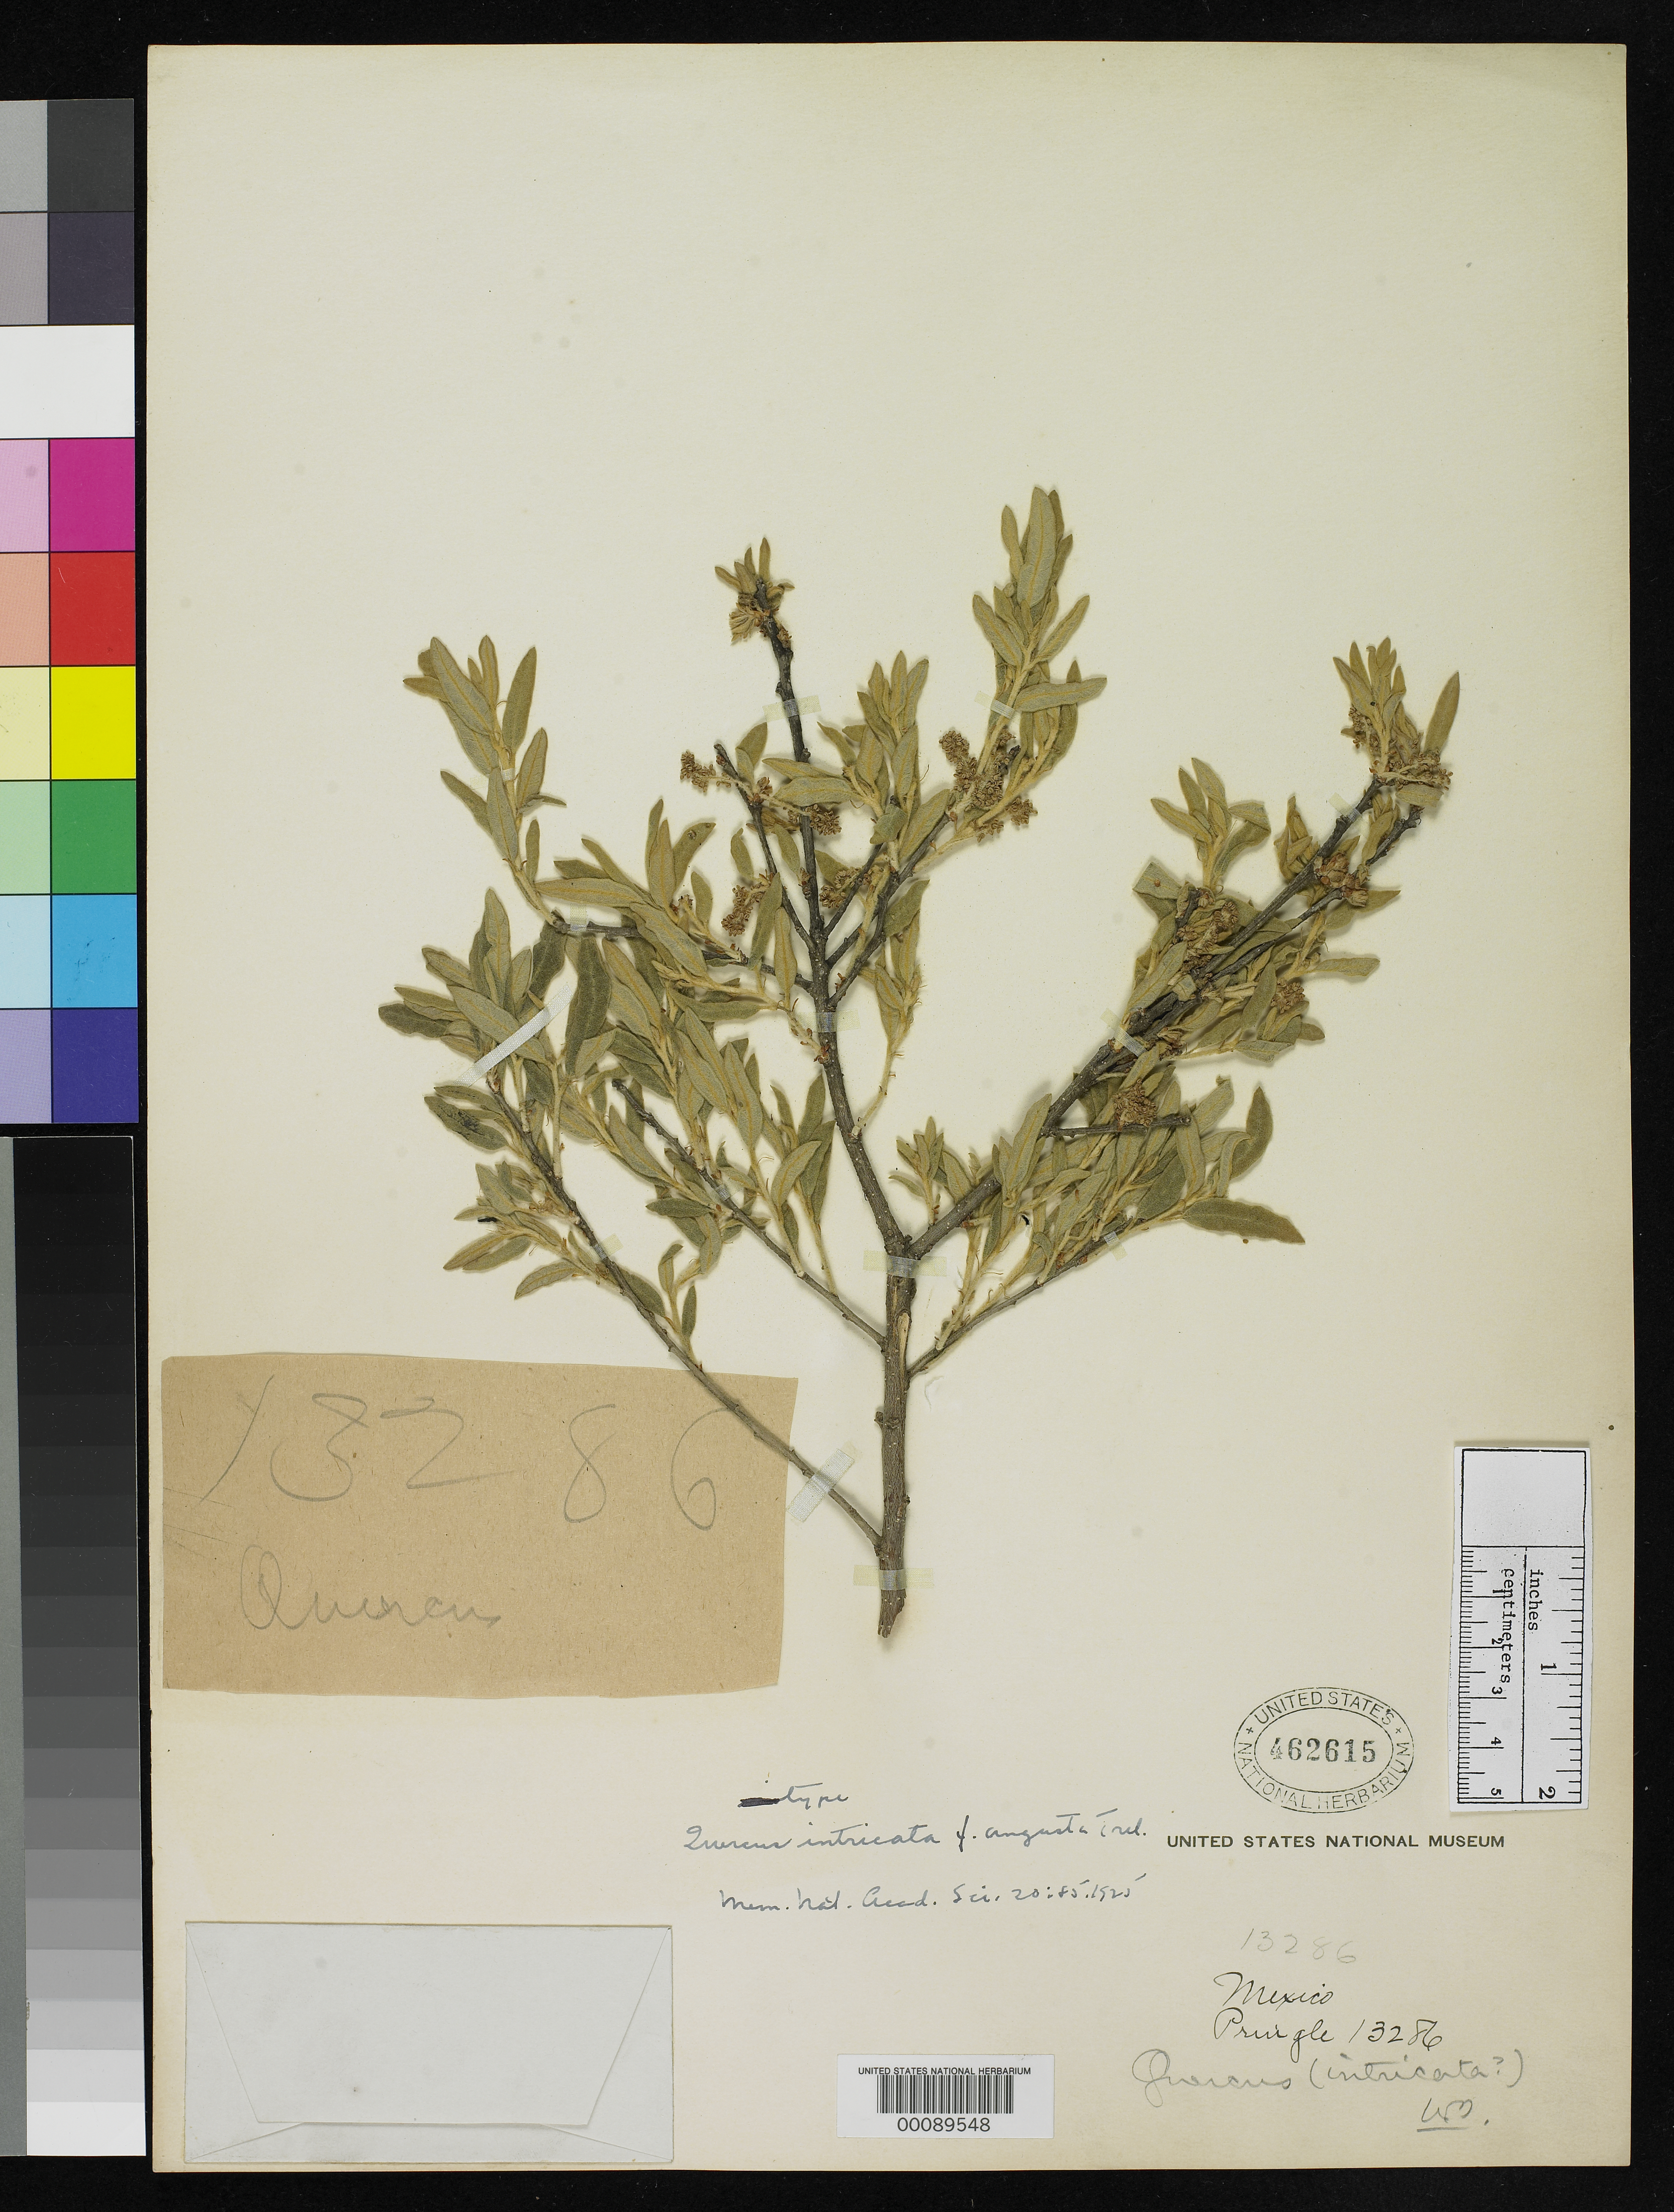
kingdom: Plantae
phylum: Tracheophyta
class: Magnoliopsida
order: Fagales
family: Fagaceae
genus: Quercus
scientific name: Quercus intricata f. angusta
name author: Trel.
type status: Type Collection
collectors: C. G. Pringle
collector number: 13286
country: Mexico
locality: E of Monserrat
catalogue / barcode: US 462615